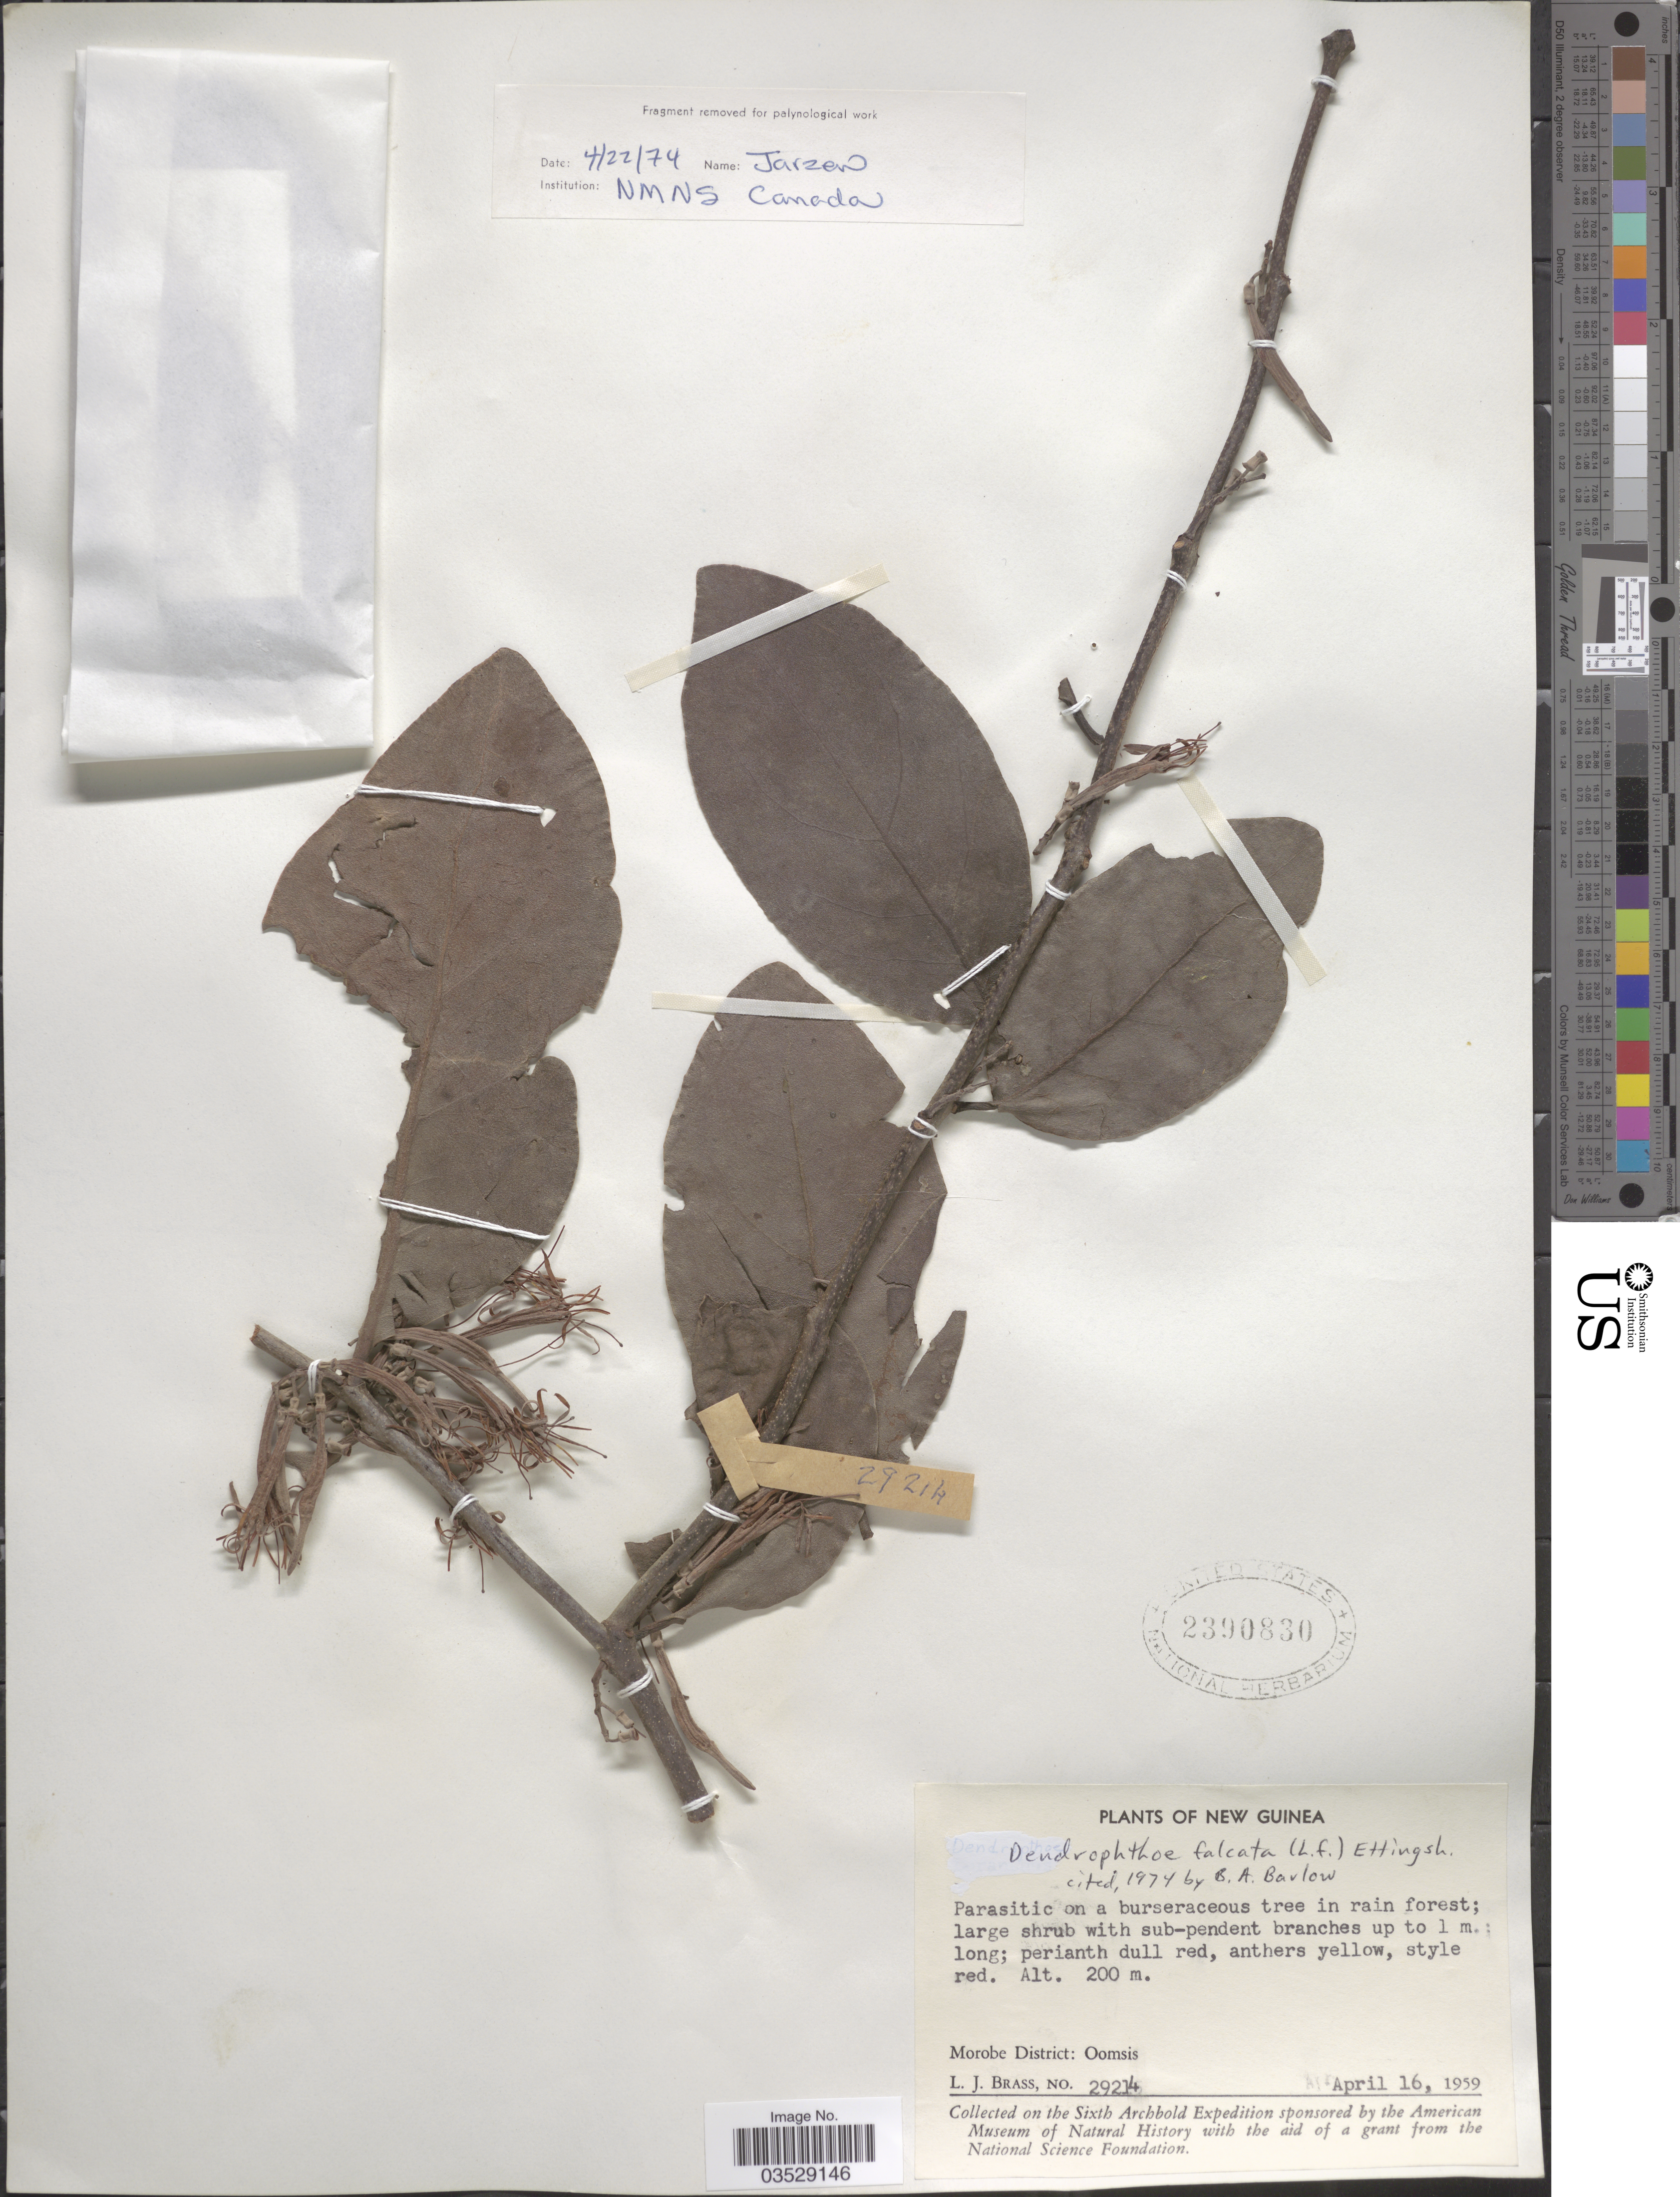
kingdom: Plantae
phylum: Tracheophyta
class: Magnoliopsida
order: Santalales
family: Loranthaceae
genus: Dendrophthoe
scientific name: Dendrophthoe falcata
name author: (L. f.) Ettingsh.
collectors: L. J. Brass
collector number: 29214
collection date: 1959-04-16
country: Papua New Guinea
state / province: Morobe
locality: New Guinea. Morobe District: Oomsis.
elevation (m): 200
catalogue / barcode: US 2390830